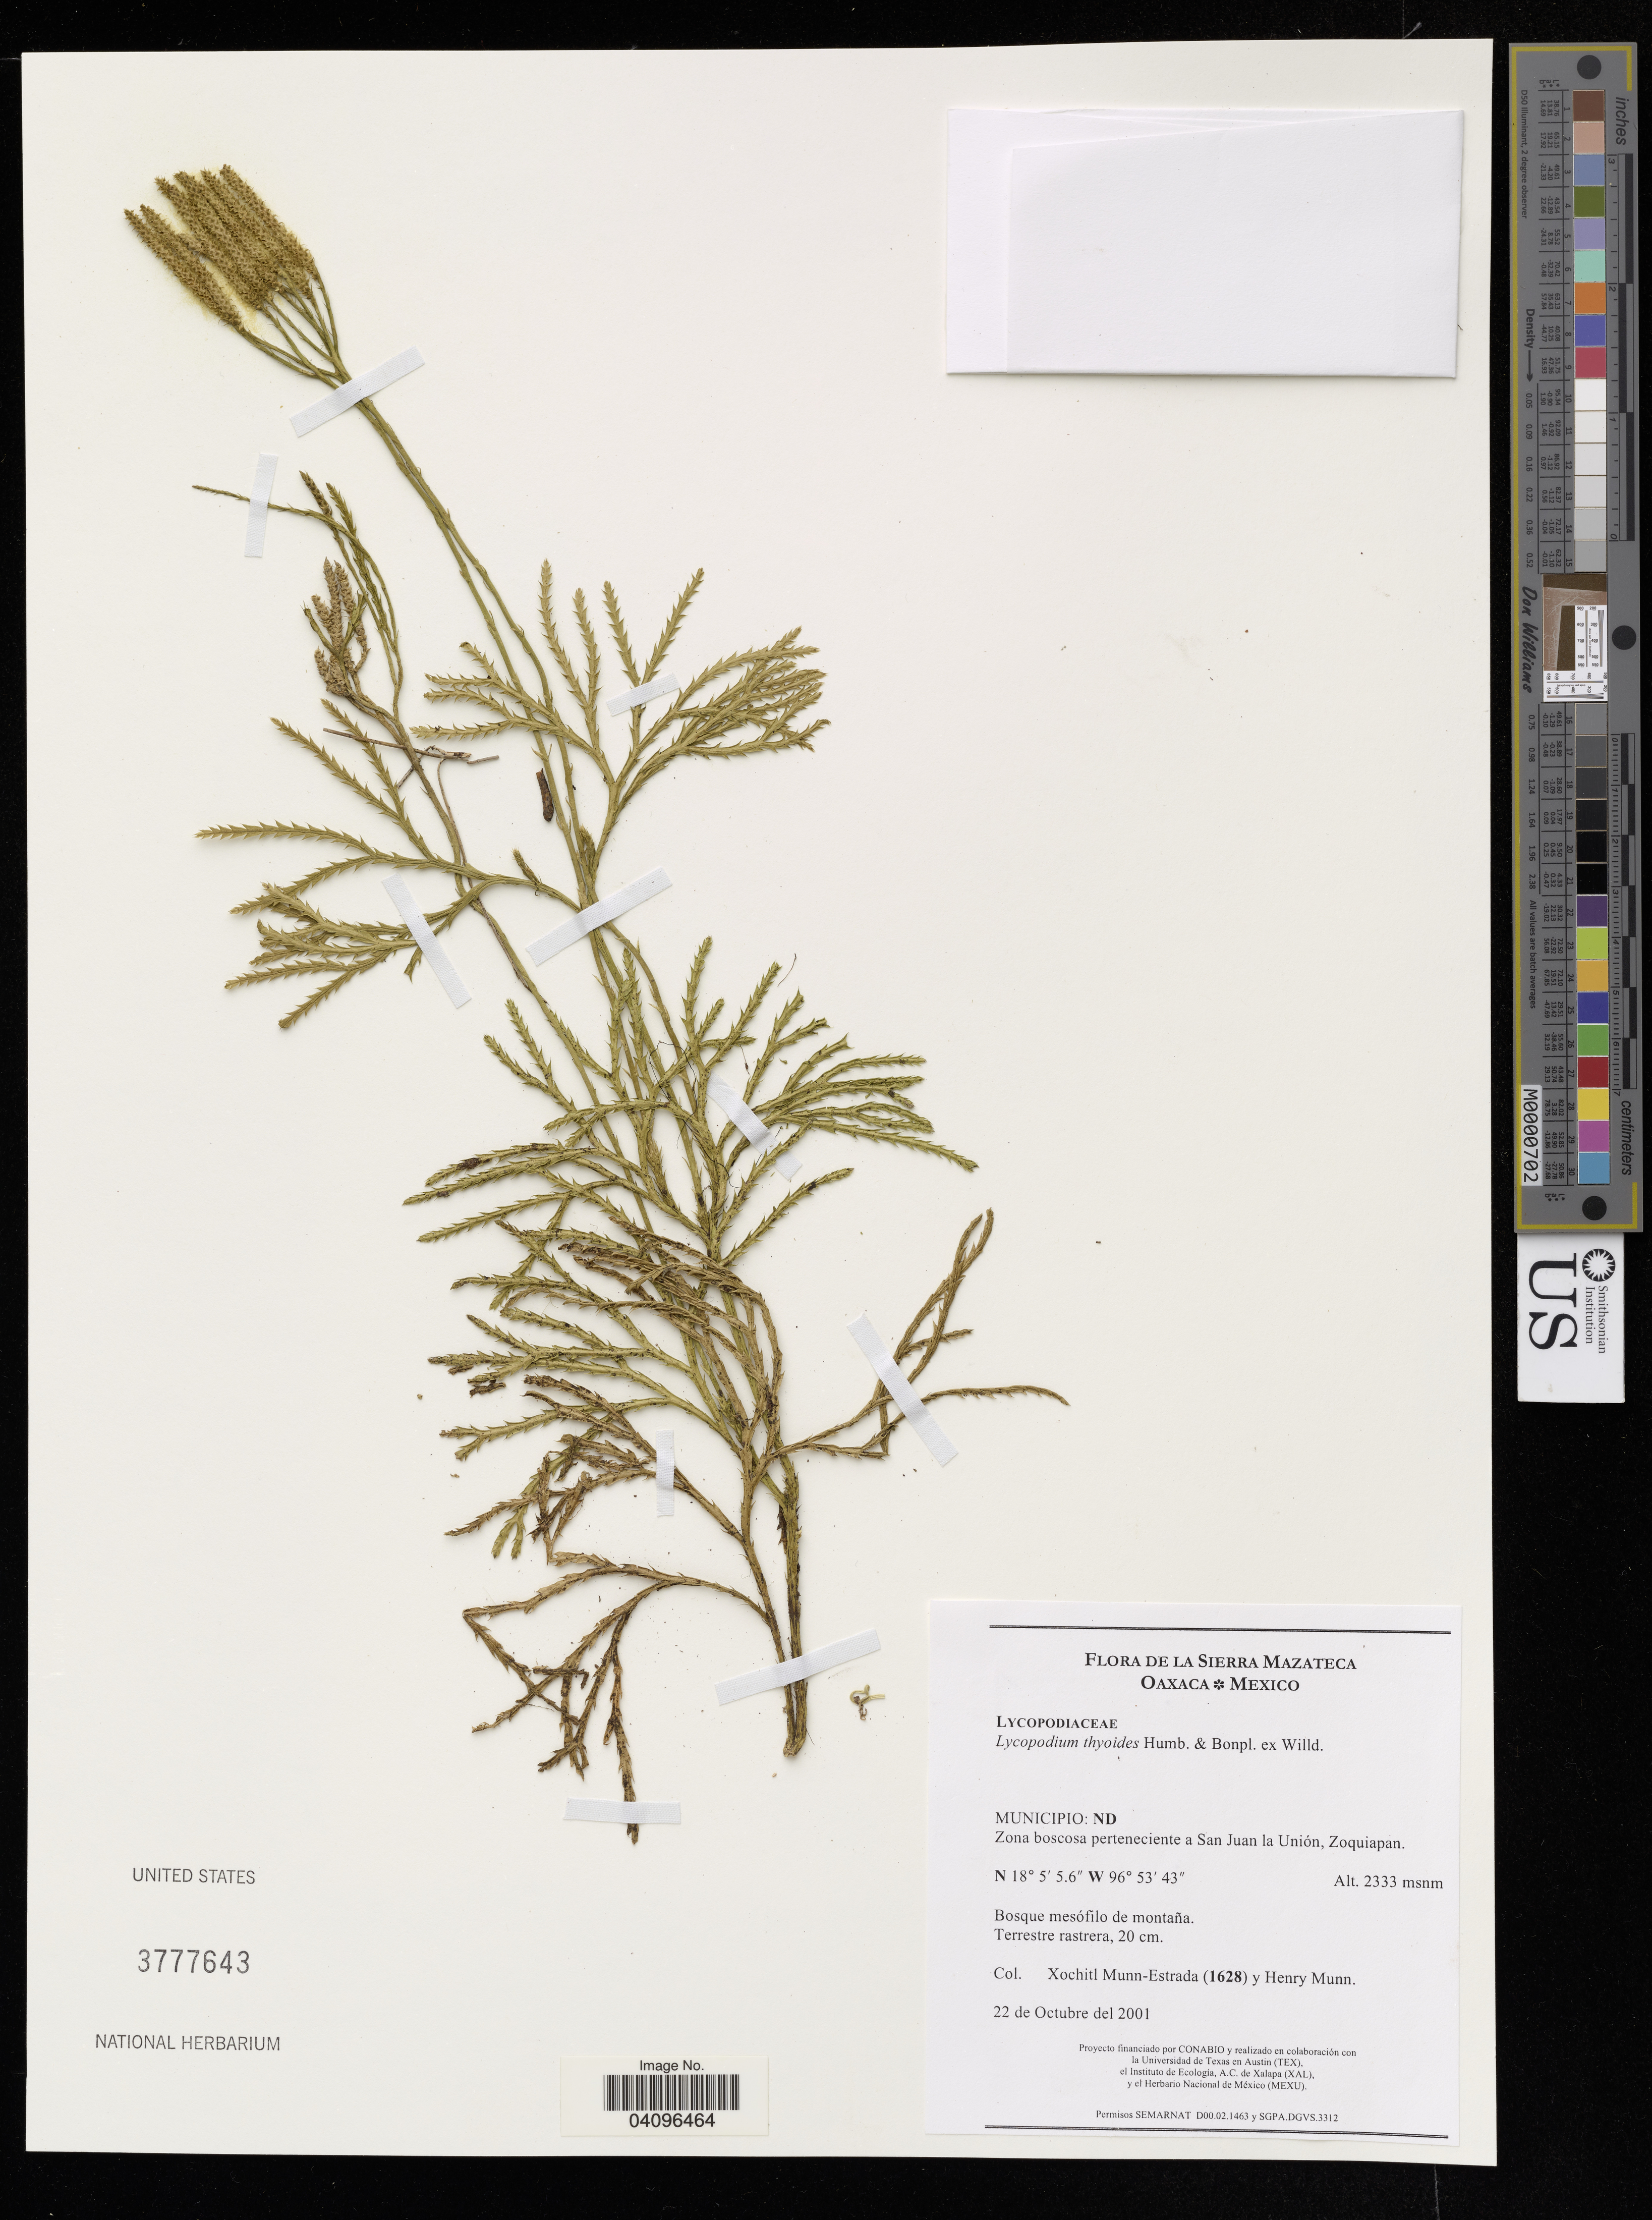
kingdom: Plantae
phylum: Tracheophyta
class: Lycopodiopsida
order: Lycopodiales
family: Lycopodiaceae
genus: Lycopodium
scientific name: Lycopodium thyoides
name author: Humb. & Bonpl. ex Willd.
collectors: X. Munn-Estrada & H. Munn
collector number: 1628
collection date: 2001-10-22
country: Mexico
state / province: Oaxaca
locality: Sierra Mazateca. Municipio: ND. Zona boscosa perteneciente a San Juan la Unión, Zoquiapan.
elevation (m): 2333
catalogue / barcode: US 3777643